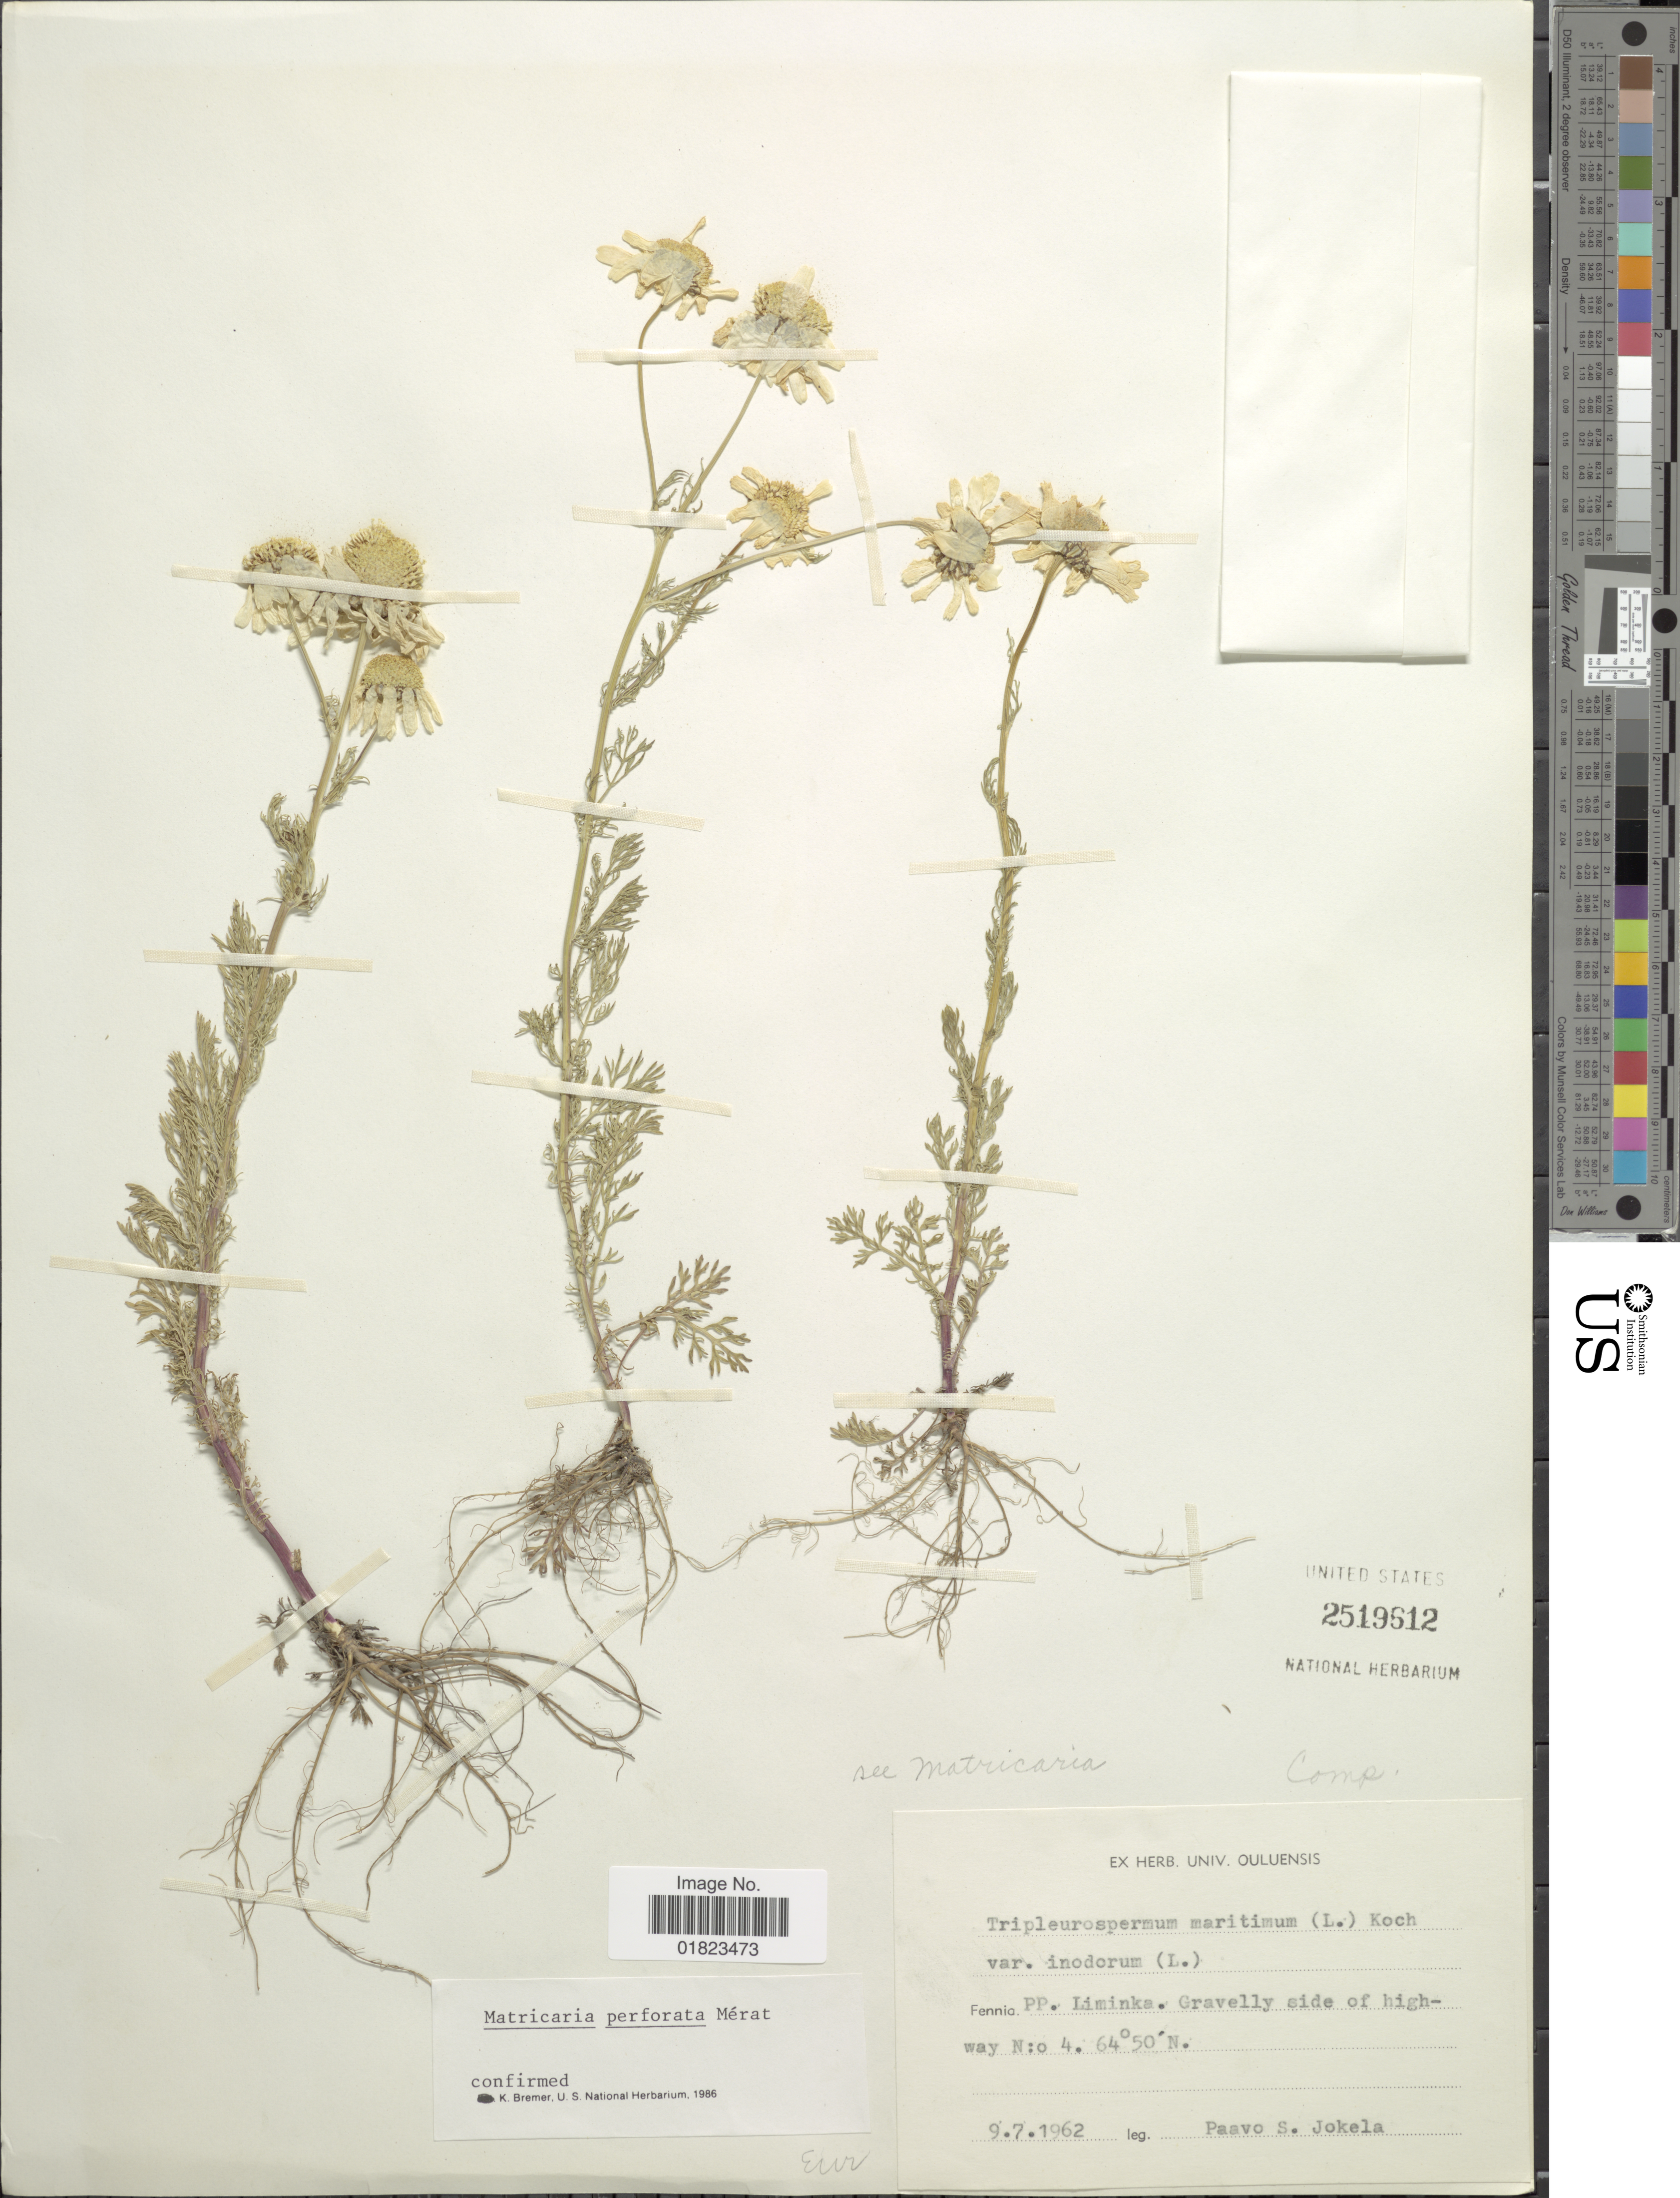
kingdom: Plantae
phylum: Tracheophyta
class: Magnoliopsida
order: Asterales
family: Asteraceae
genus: Tripleurospermum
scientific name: Tripleurospermum perforatum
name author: (Mérat) Laínz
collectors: P. Jokela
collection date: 1962-07-09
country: Finland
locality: Fennia, PP. Liminka. Gravelly side of highway N.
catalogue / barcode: US 2519612